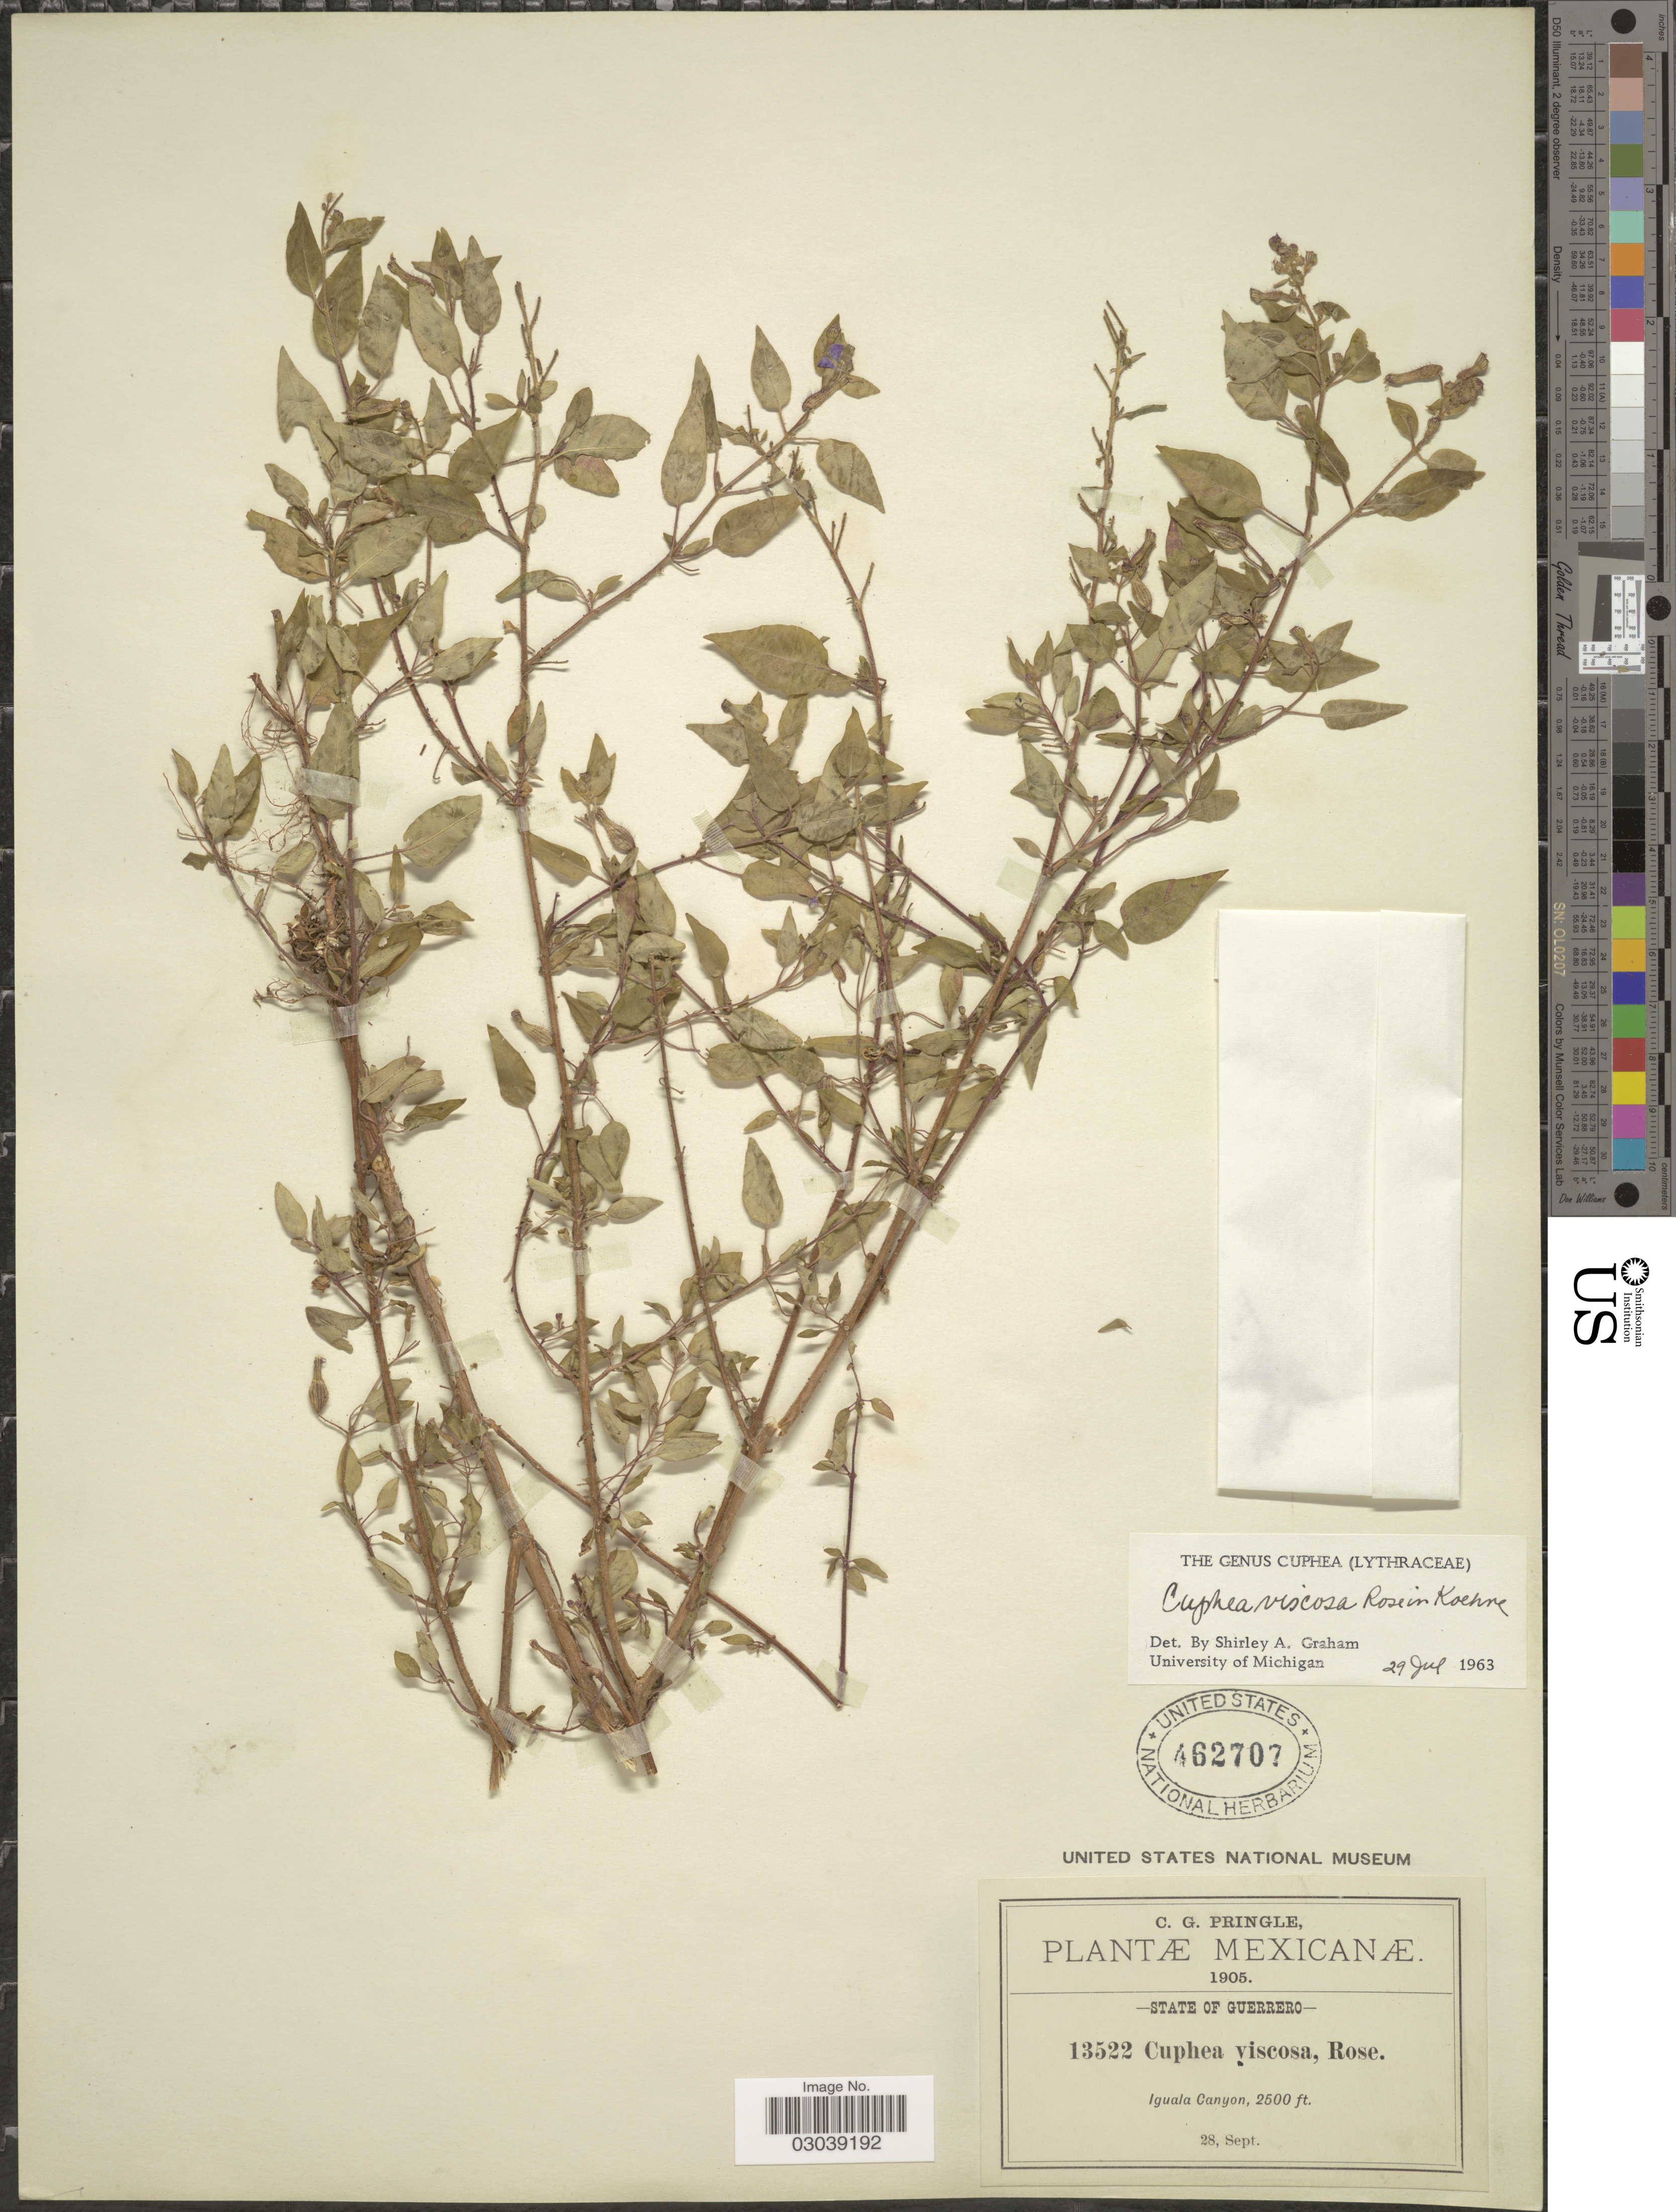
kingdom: Plantae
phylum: Tracheophyta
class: Magnoliopsida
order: Myrtales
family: Lythraceae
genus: Cuphea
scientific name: Cuphea viscosa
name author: Rose in Koehne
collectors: C. G. Pringle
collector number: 13522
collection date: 1905-09-28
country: Mexico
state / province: Guerrero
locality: Iguala Canyon.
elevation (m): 762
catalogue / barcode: US 462707